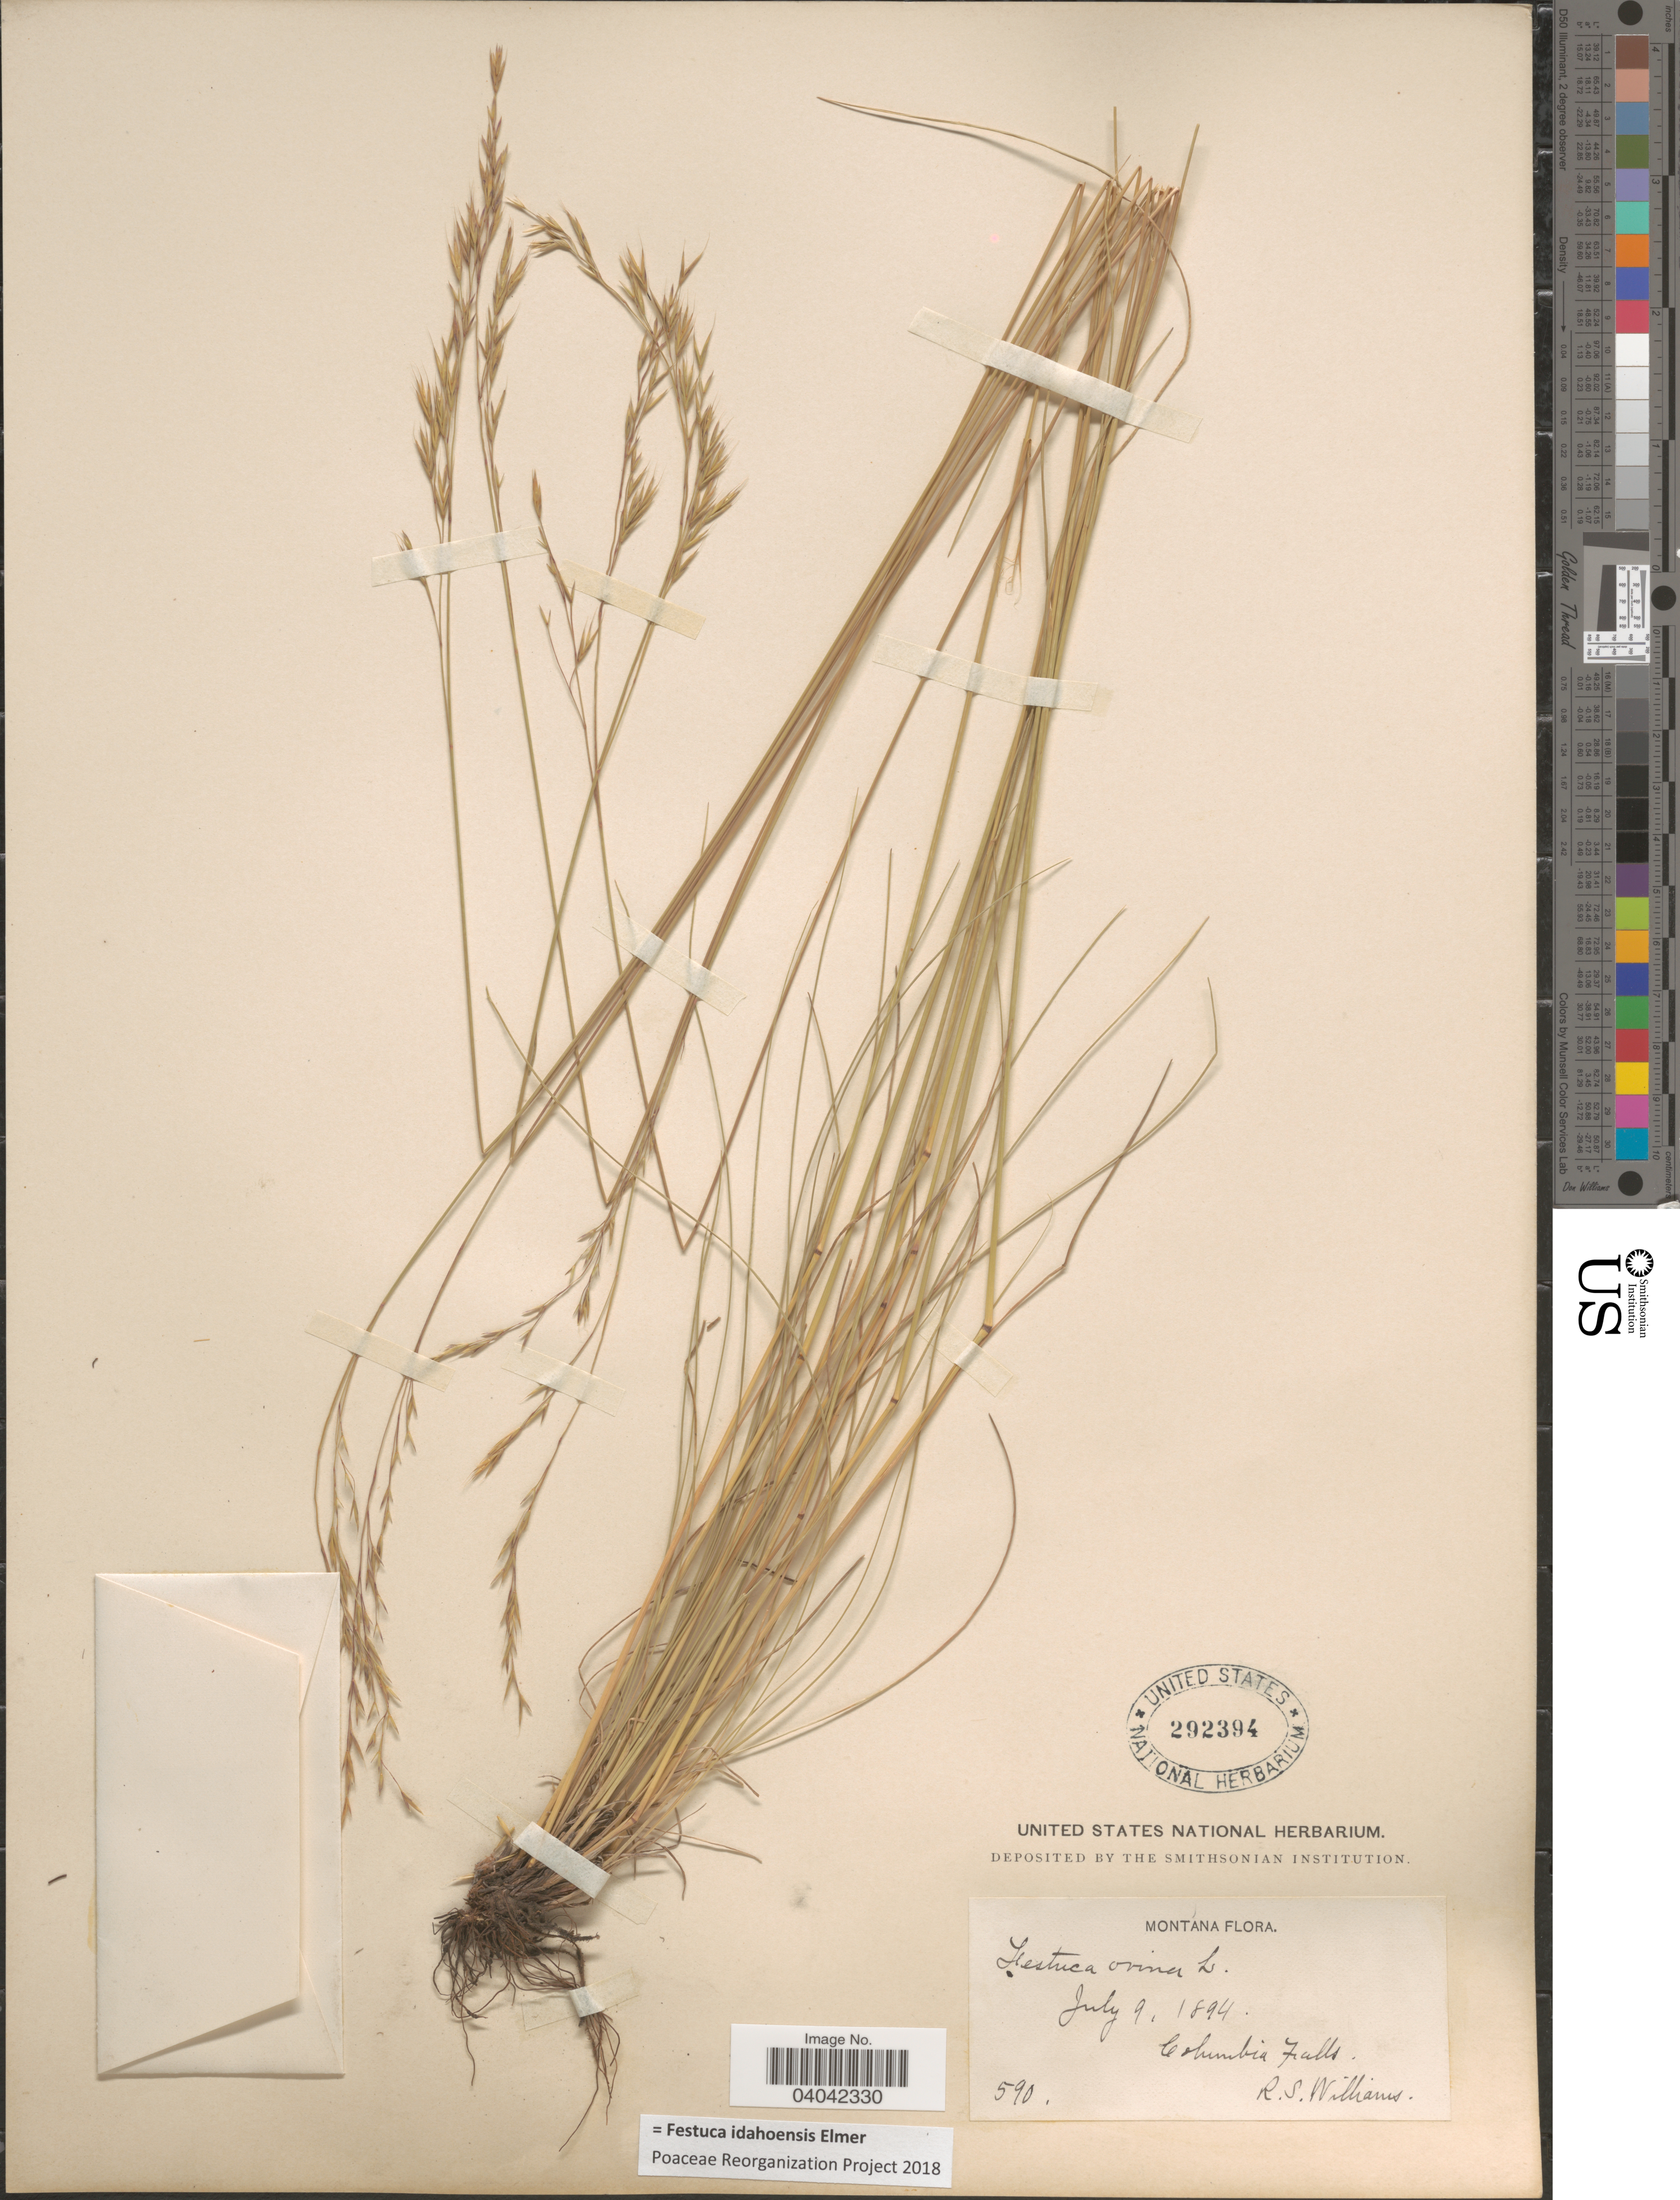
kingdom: Plantae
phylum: Tracheophyta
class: Liliopsida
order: Poales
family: Poaceae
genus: Festuca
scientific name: Festuca idahoensis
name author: Elmer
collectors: R. S. Williams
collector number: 590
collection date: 1894-07-09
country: United States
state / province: Montana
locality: Columbia Falls.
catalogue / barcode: US 292394